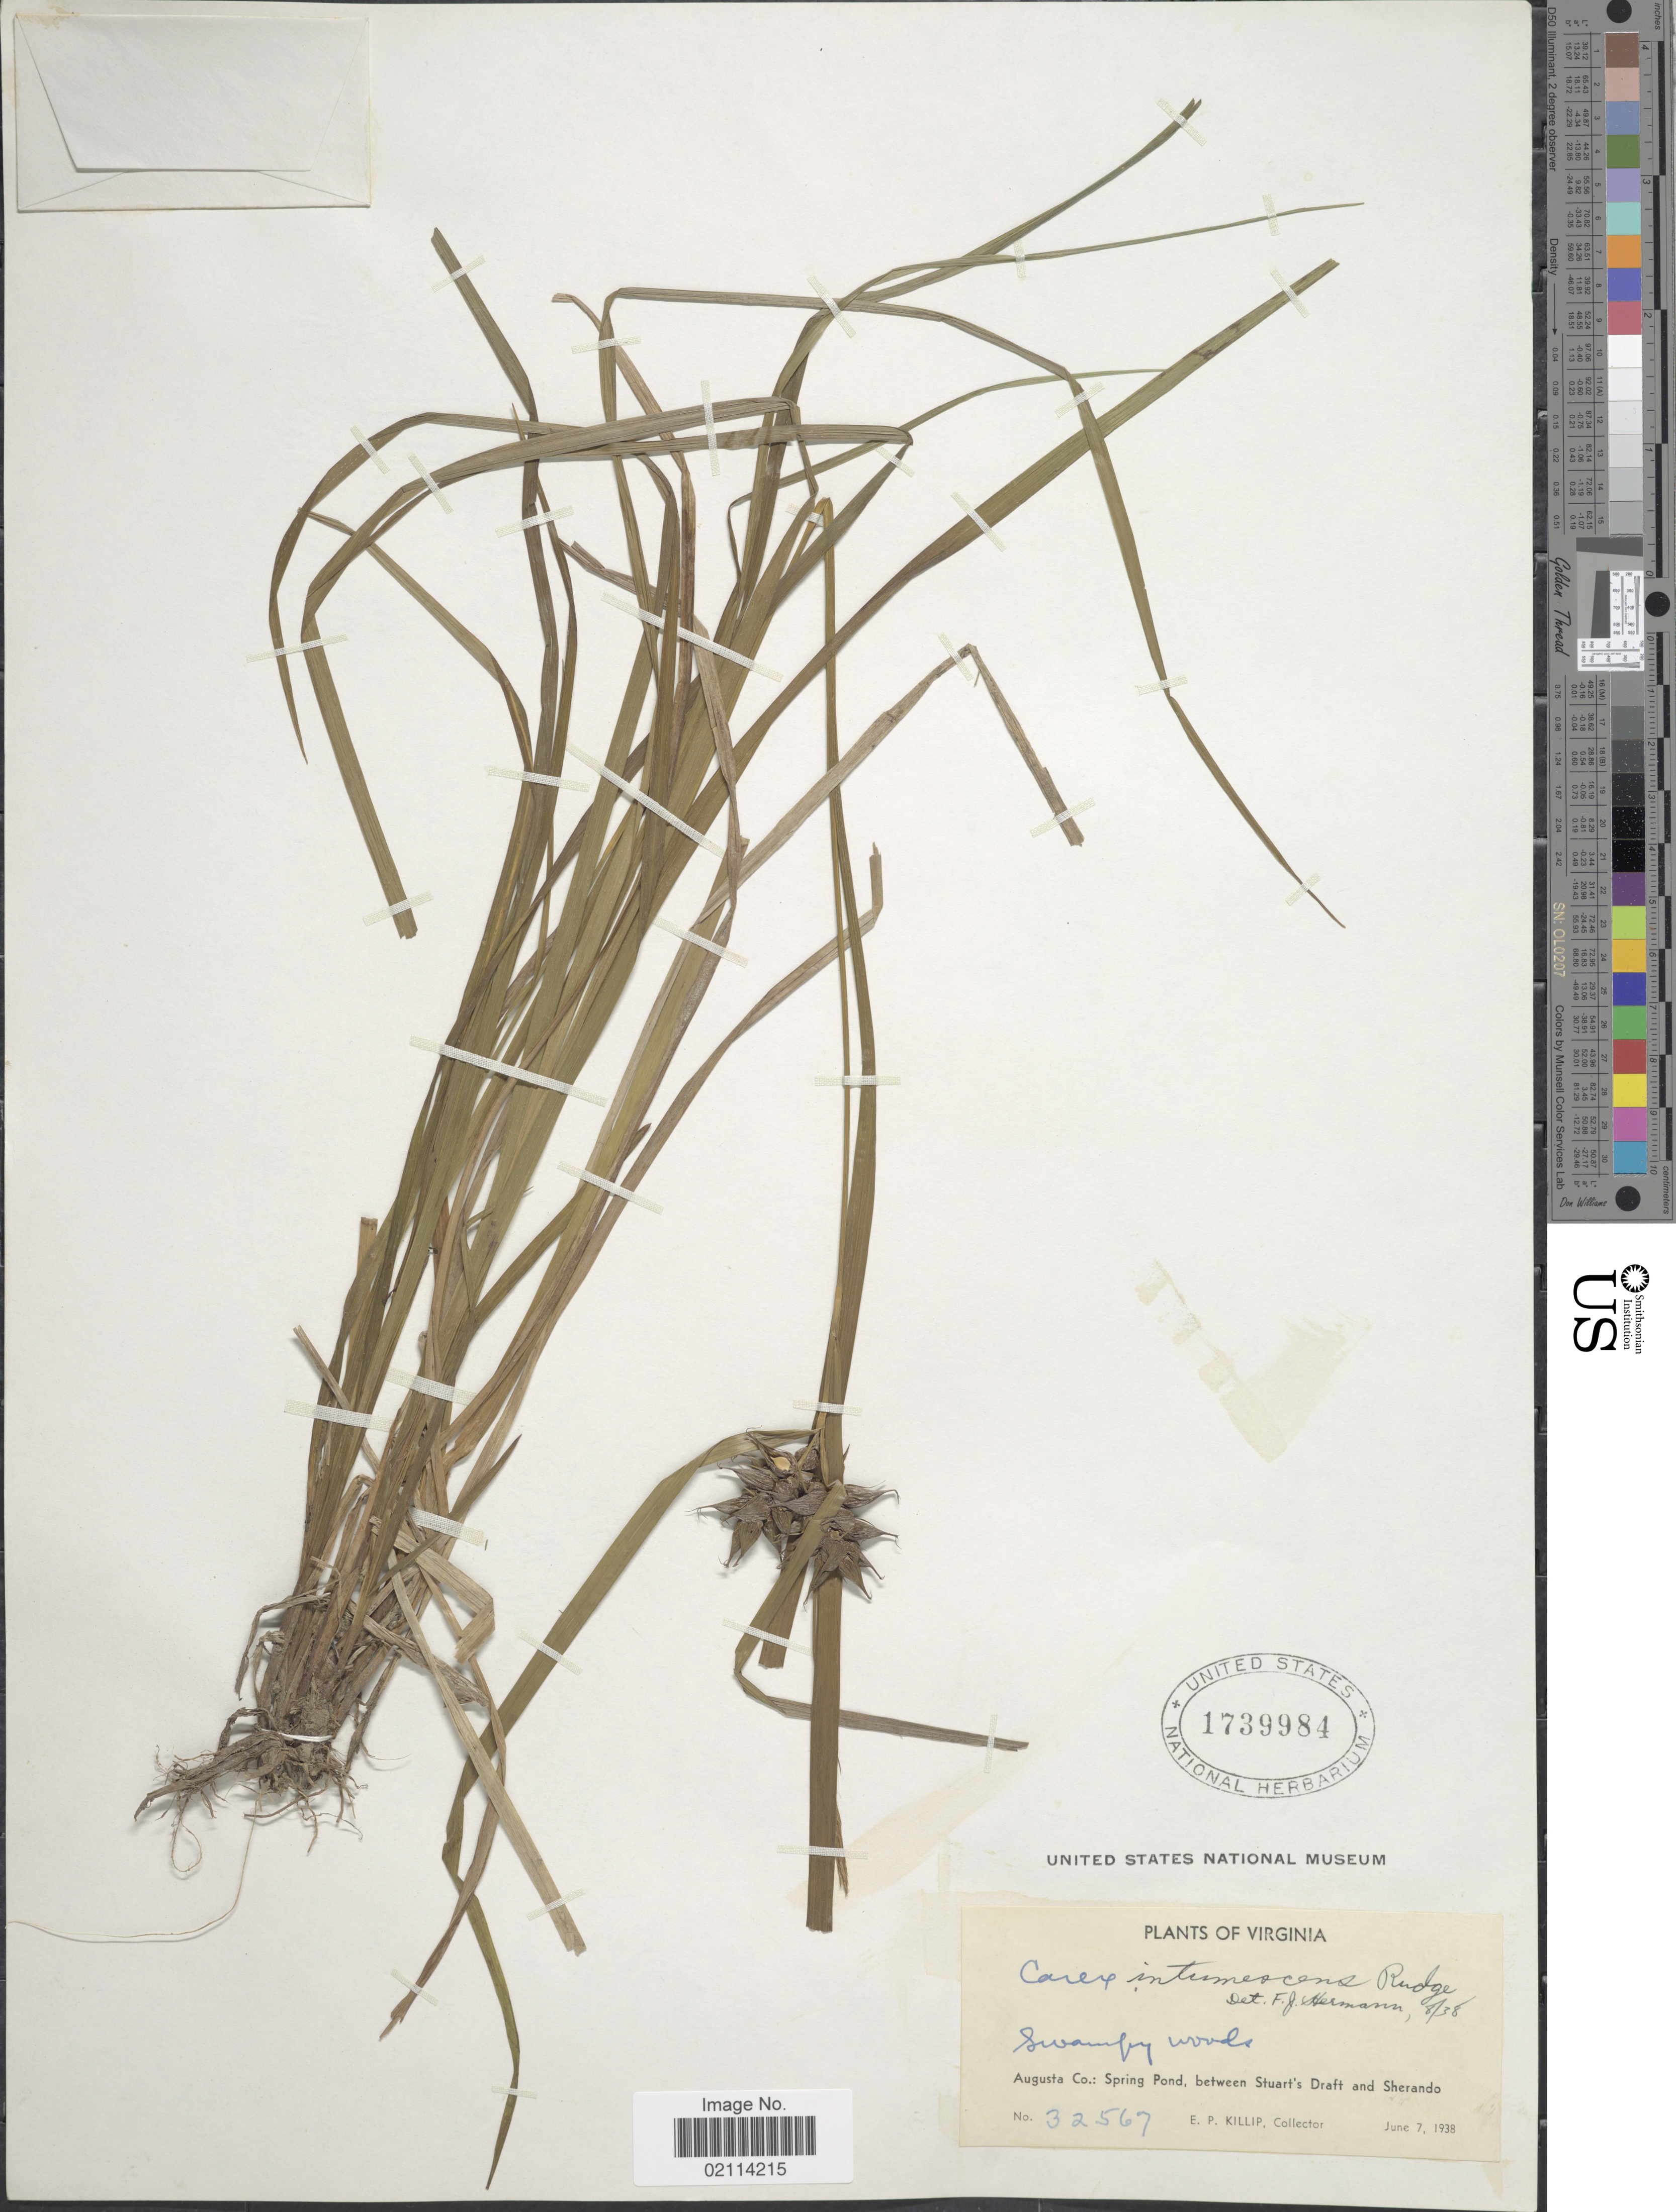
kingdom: Plantae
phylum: Tracheophyta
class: Liliopsida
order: Poales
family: Cyperaceae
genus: Carex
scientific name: Carex intumescens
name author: Rudge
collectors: E. P. Killip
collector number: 32567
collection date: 1938-06-07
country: United States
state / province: Virginia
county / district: Augusta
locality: Swampy woods, Augusta Co.: Spring Pond, between Staurt's Draft and Sherando.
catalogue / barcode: US 1739984